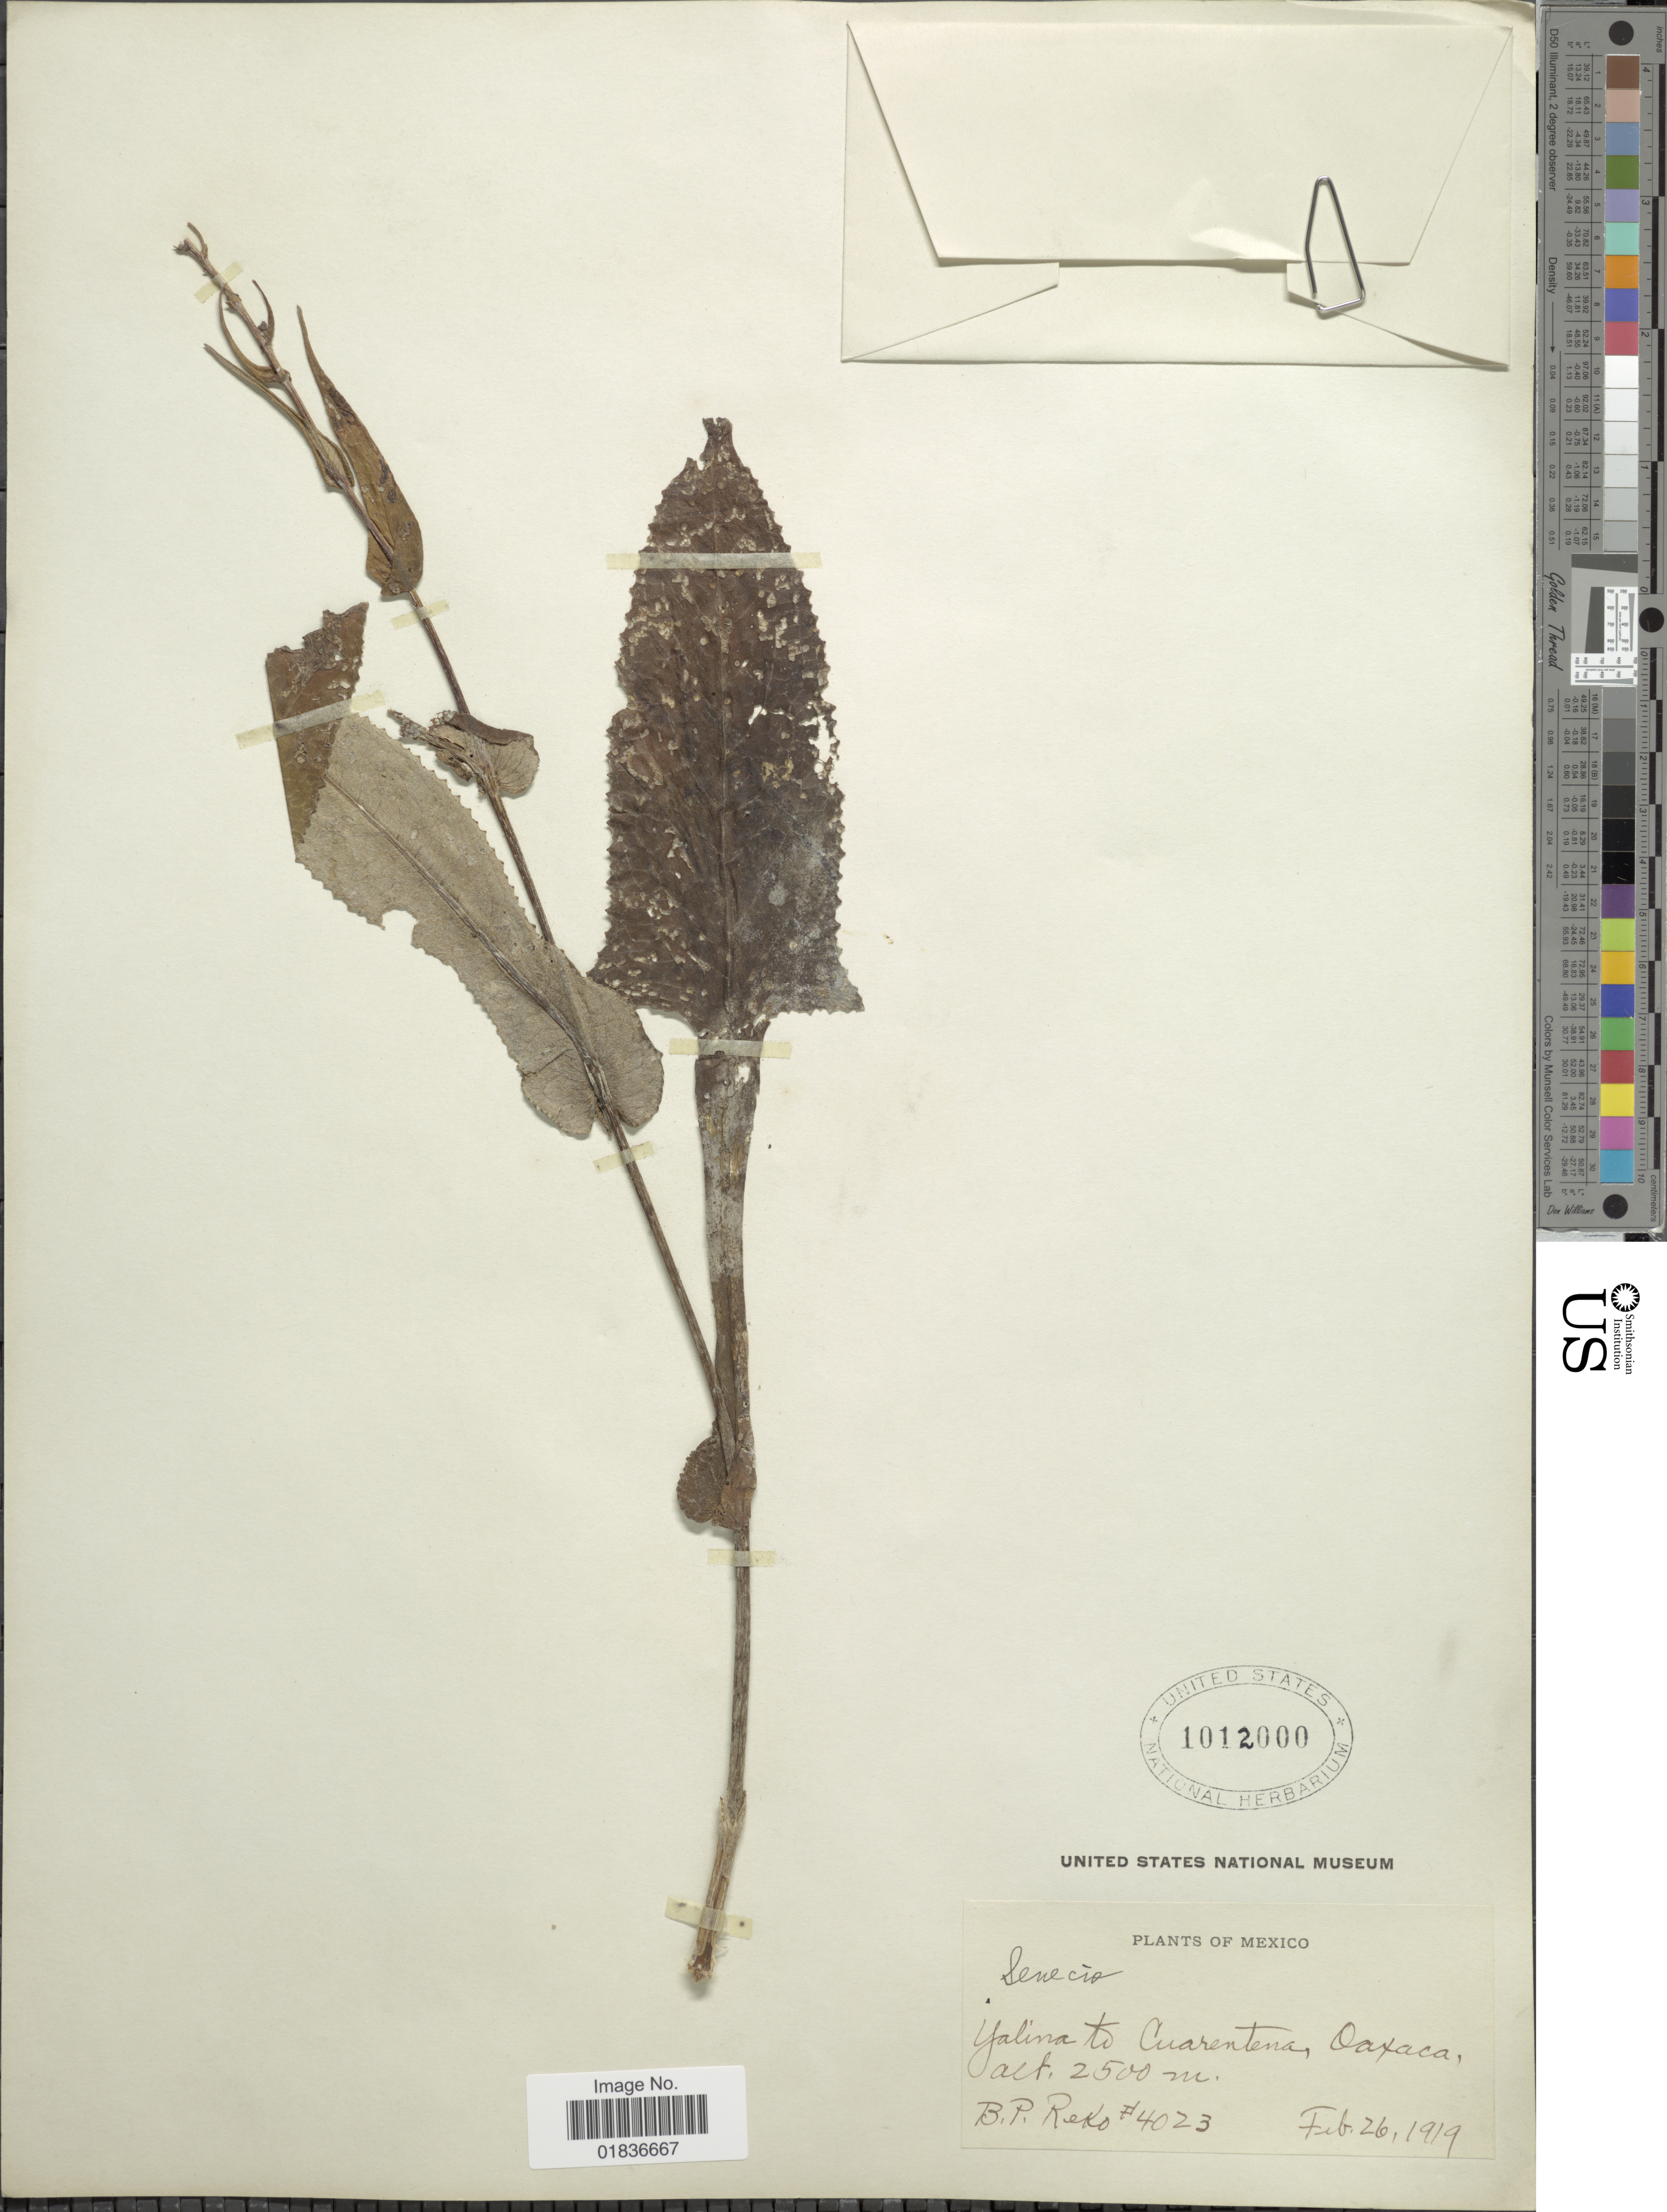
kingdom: Plantae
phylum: Tracheophyta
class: Magnoliopsida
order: Asterales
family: Asteraceae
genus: Senecio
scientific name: Senecio sp.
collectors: B. P. Reko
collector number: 4023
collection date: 1919-02-26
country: Mexico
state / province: Oaxaca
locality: Yalina to Cuarentena, Oaxaca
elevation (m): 2500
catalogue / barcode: US 1012000